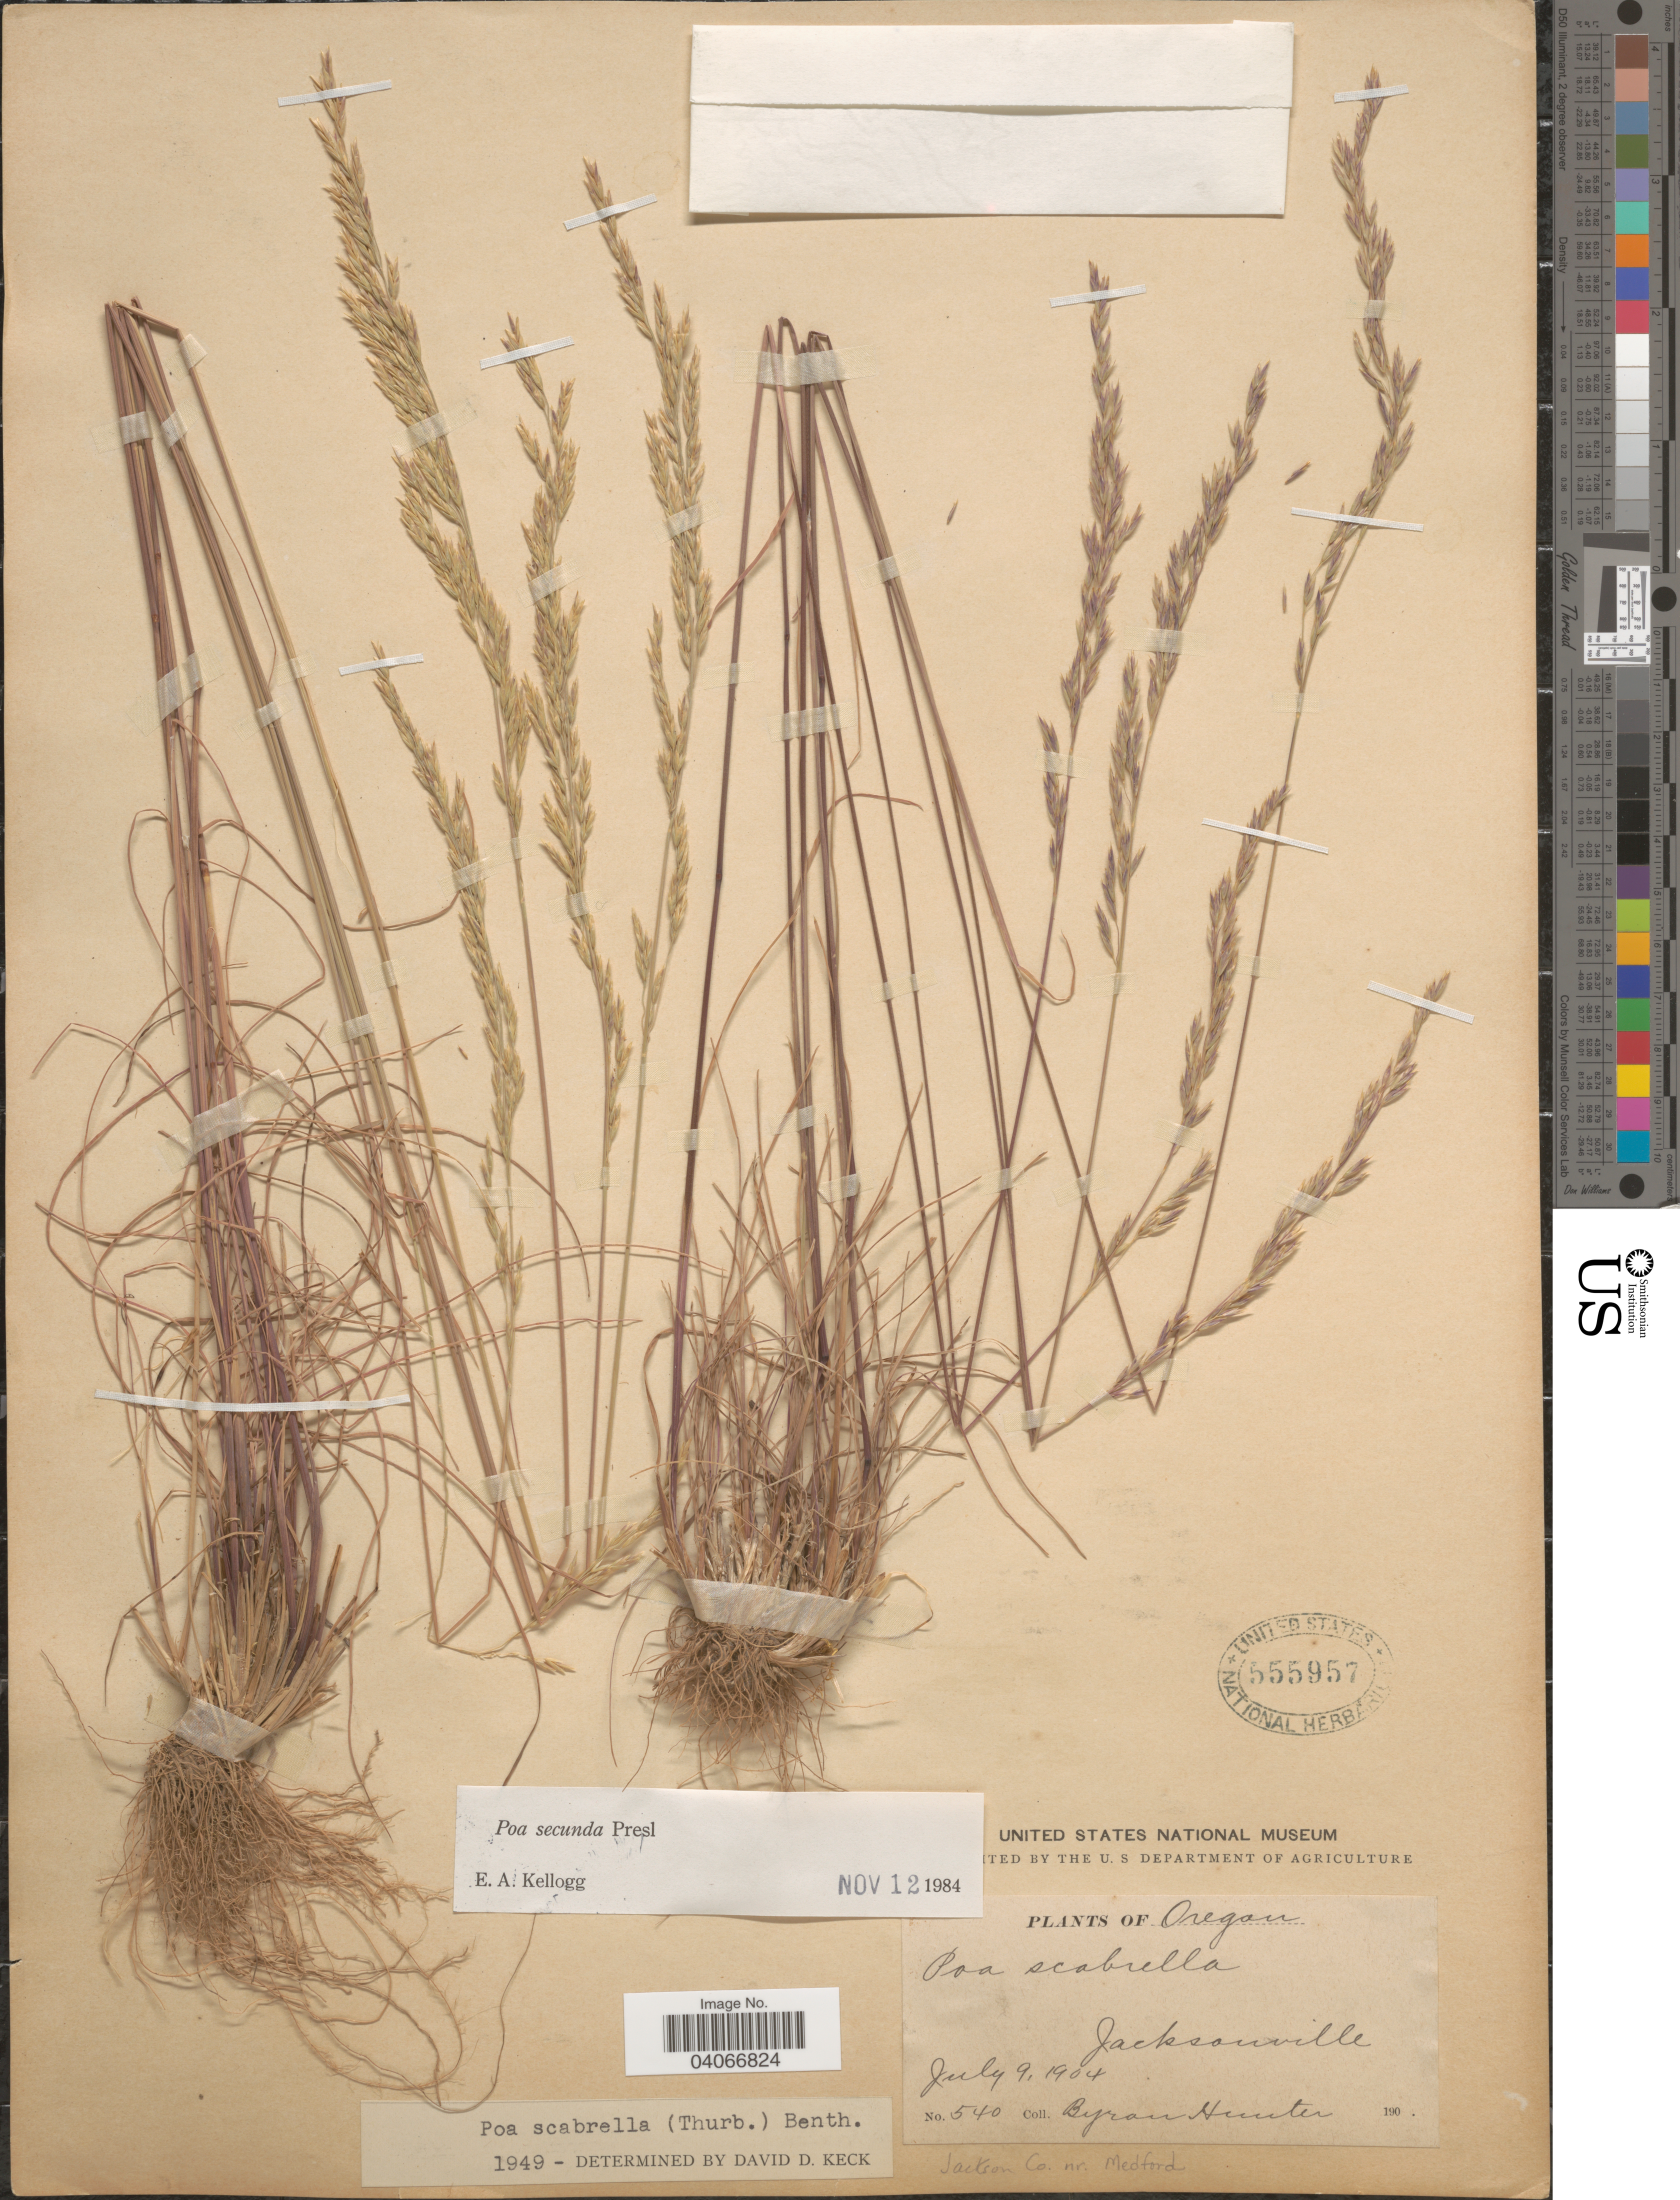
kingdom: Plantae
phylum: Tracheophyta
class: Liliopsida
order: Poales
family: Poaceae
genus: Poa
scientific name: Poa secunda subsp. secunda var. scabrella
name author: (Thurb.) Soreng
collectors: B. Hunter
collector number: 540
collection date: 1904-07-09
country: United States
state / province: Oregon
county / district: Jackson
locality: Jacksonville. Jackson Co. nr Medford.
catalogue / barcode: US 555957